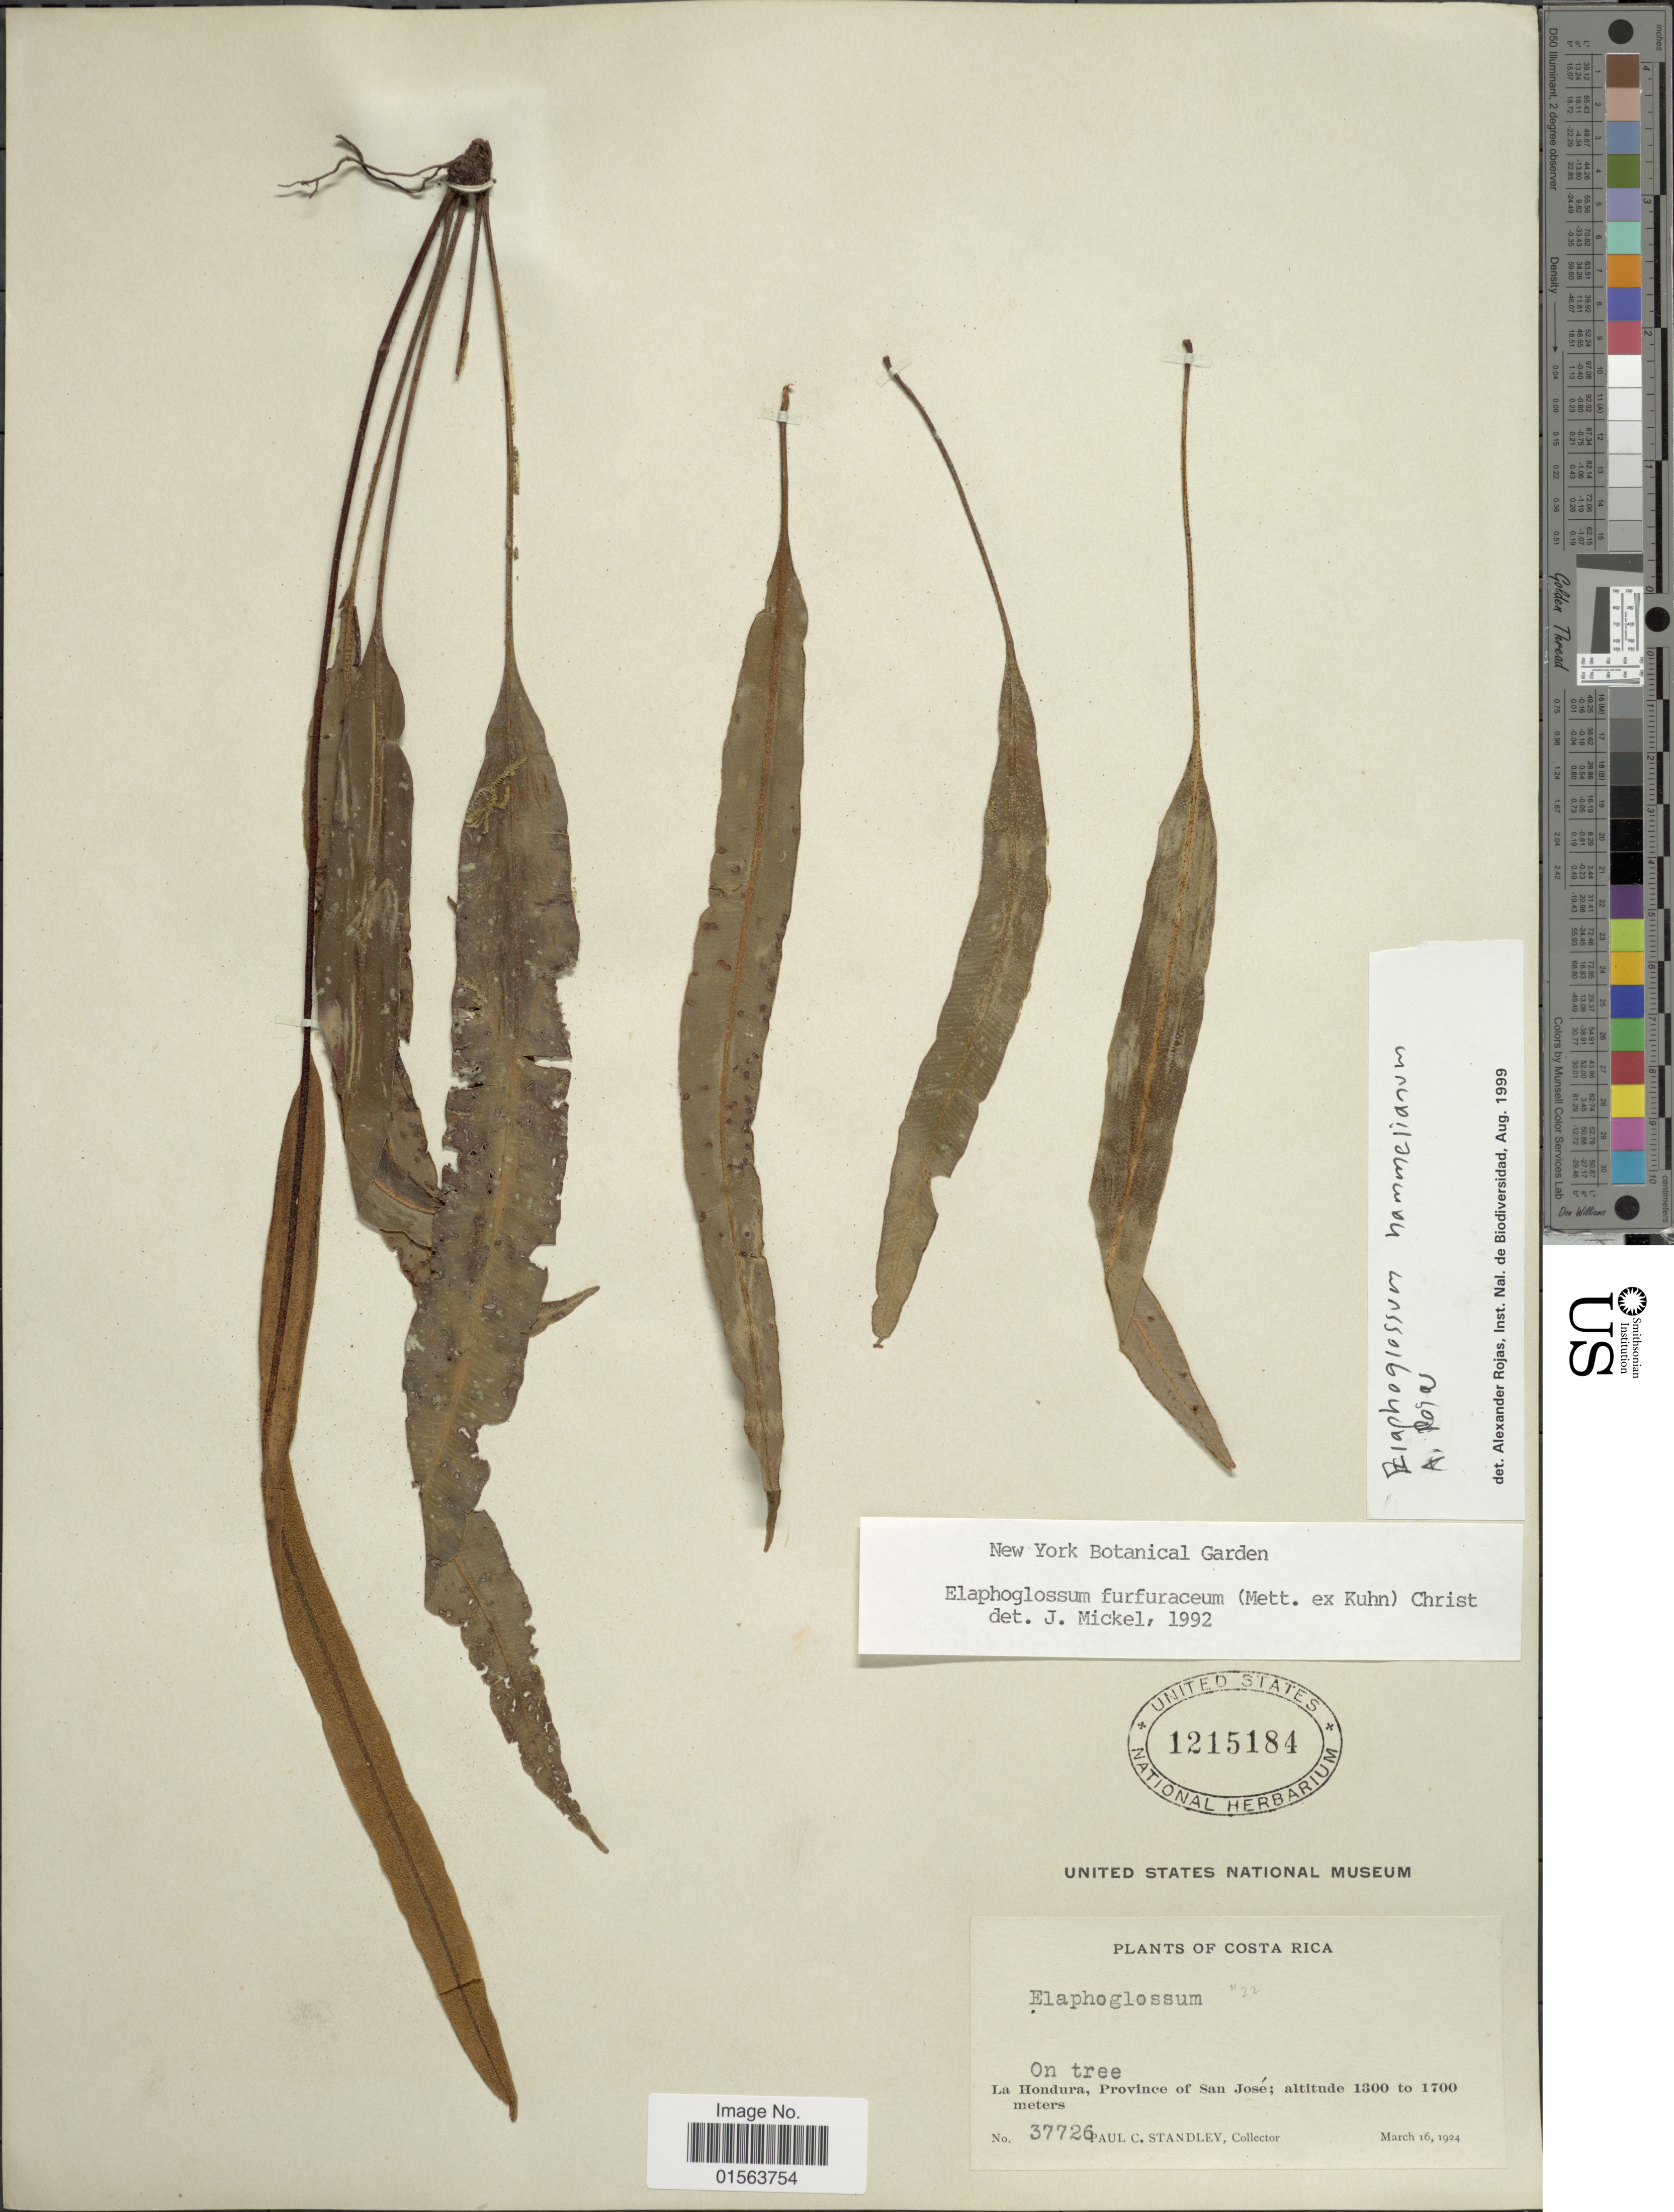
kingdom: Plantae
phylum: Tracheophyta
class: Polypodiopsida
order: Polypodiales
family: Dryopteridaceae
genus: Elaphoglossum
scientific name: Elaphoglossum hammelianum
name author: A. Rojas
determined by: Matos, F. B.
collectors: P. C. Standley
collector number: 37726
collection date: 1924-03-16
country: Costa Rica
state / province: San José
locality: La Hondura, province of San Jose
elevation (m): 1300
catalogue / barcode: US 1215184